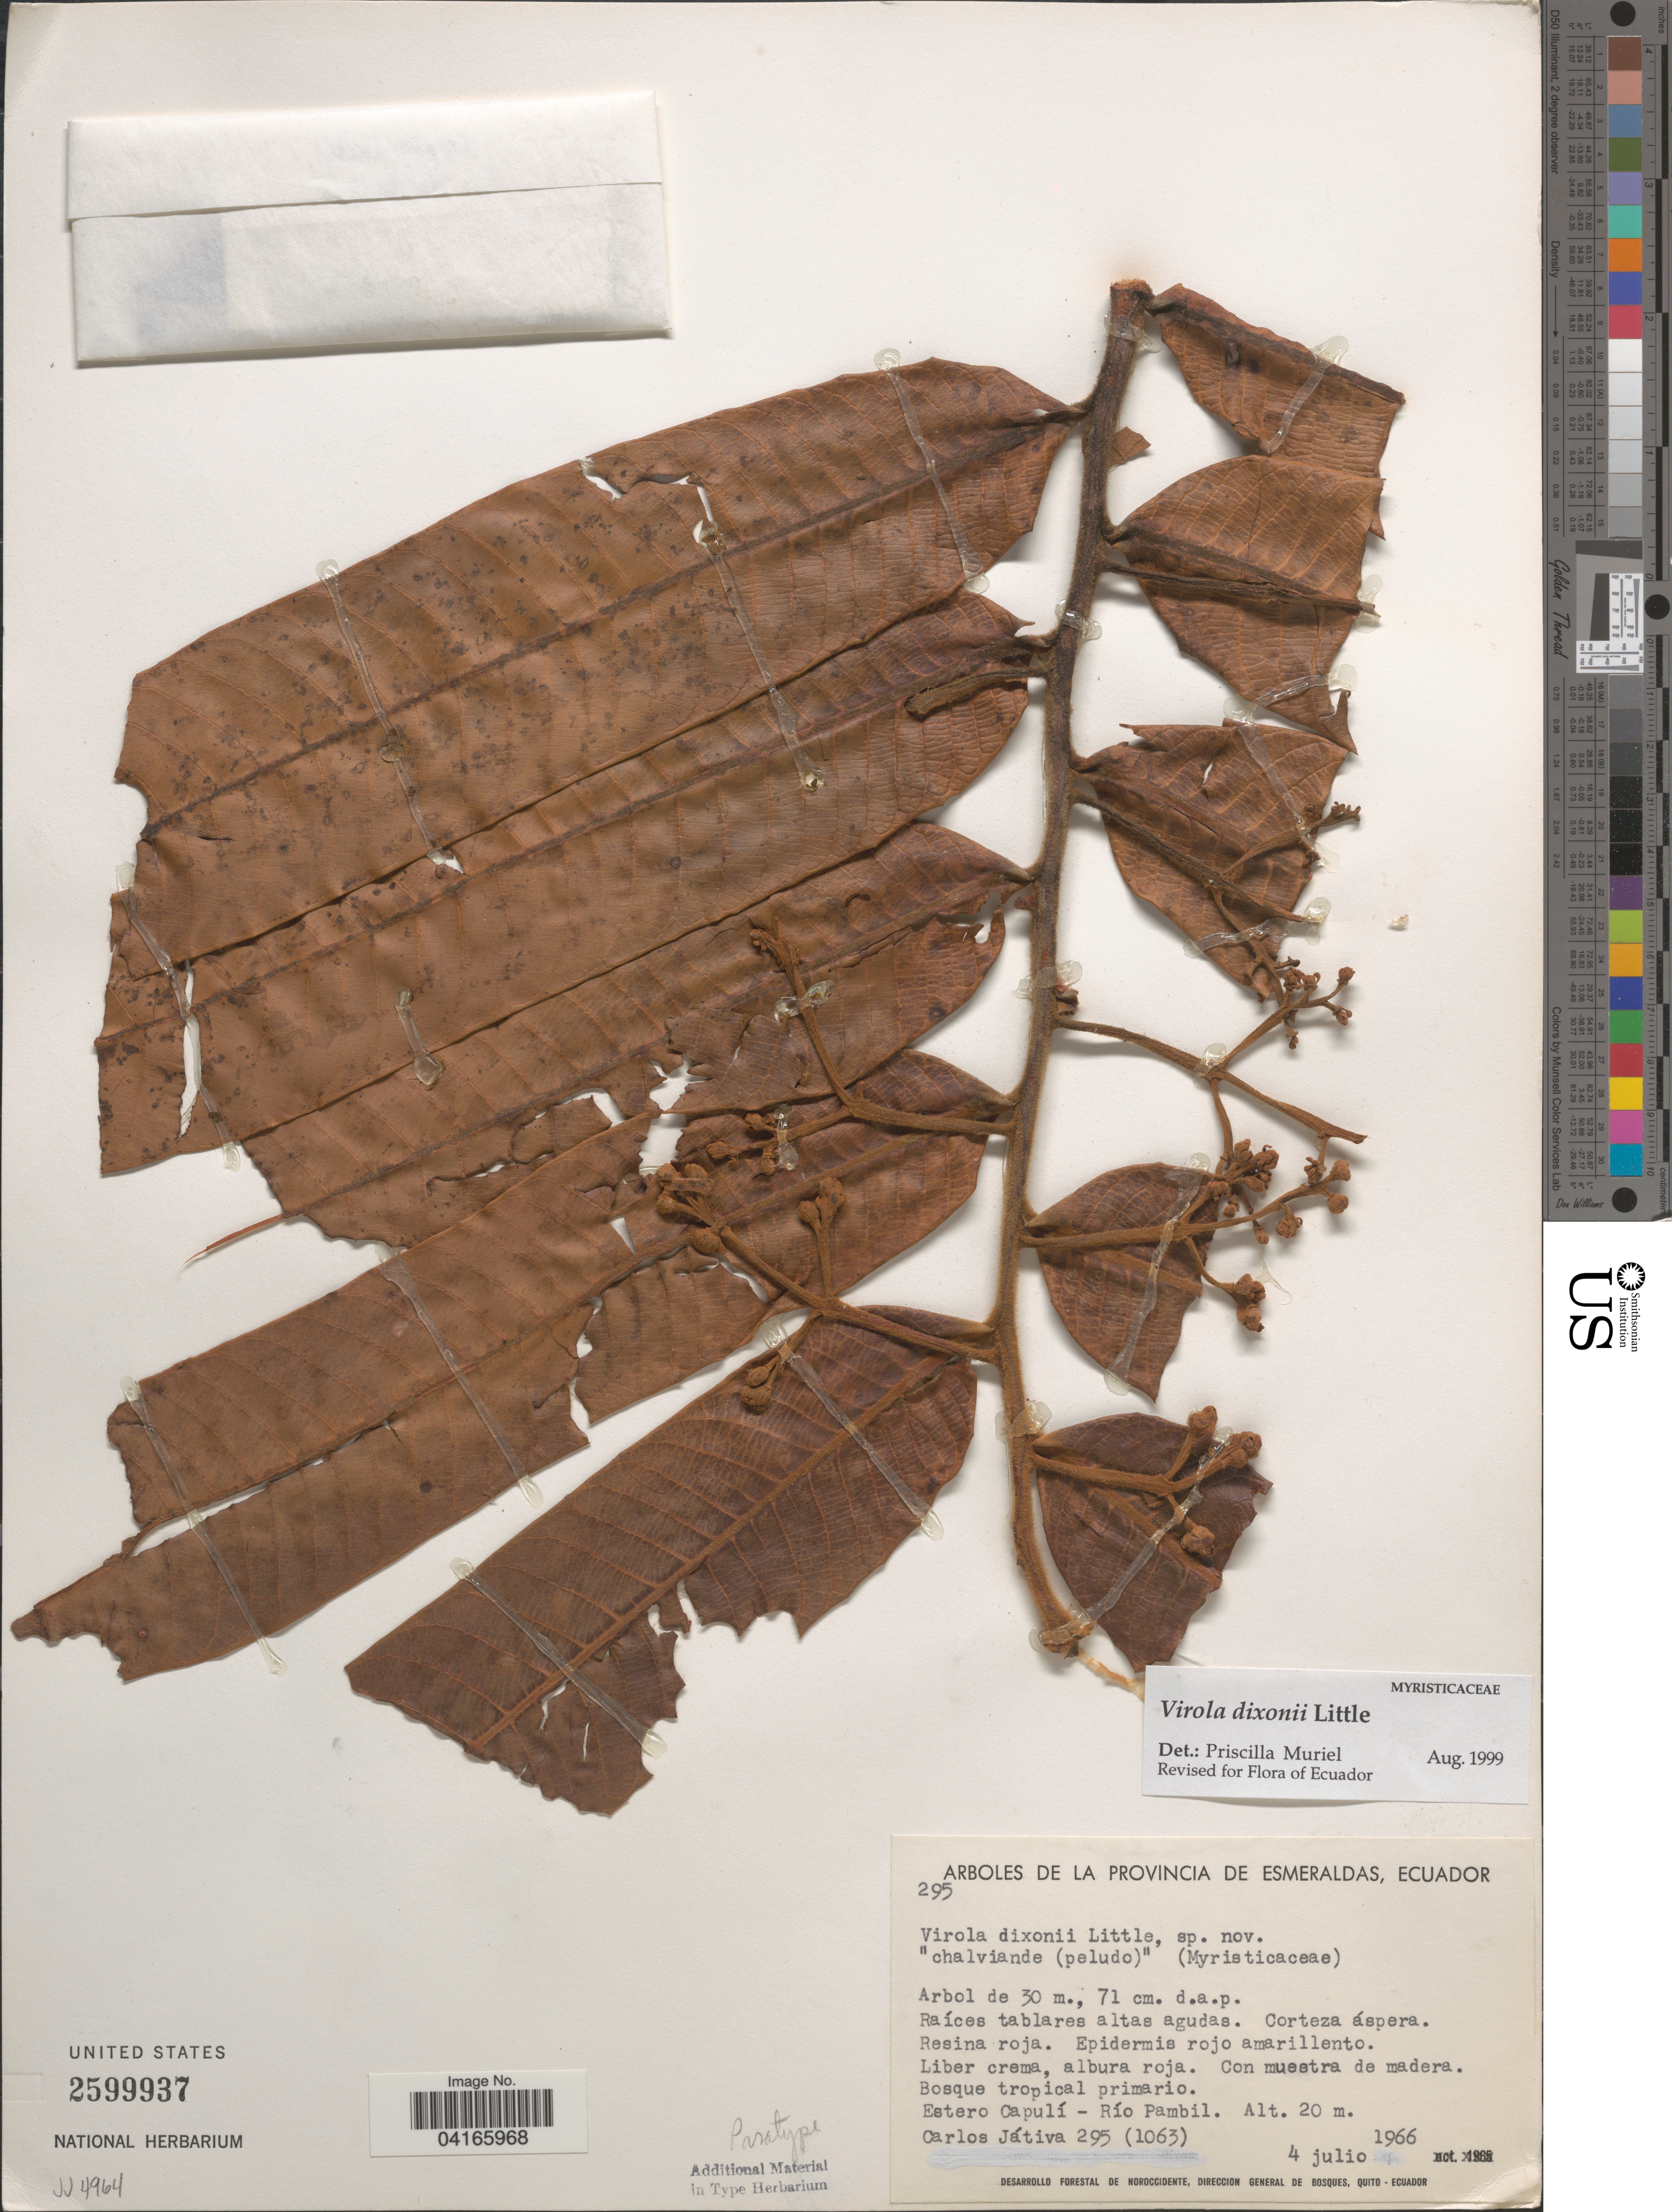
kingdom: Plantae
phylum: Tracheophyta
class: Magnoliopsida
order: Magnoliales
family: Myristicaceae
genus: Virola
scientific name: Virola dixonii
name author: Little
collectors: C. D. Játiva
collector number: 295 (1063)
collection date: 1966-07-04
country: Ecuador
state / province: Esmeraldas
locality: Estero Capulí - Río Pambil.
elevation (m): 20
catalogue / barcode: US 2599937